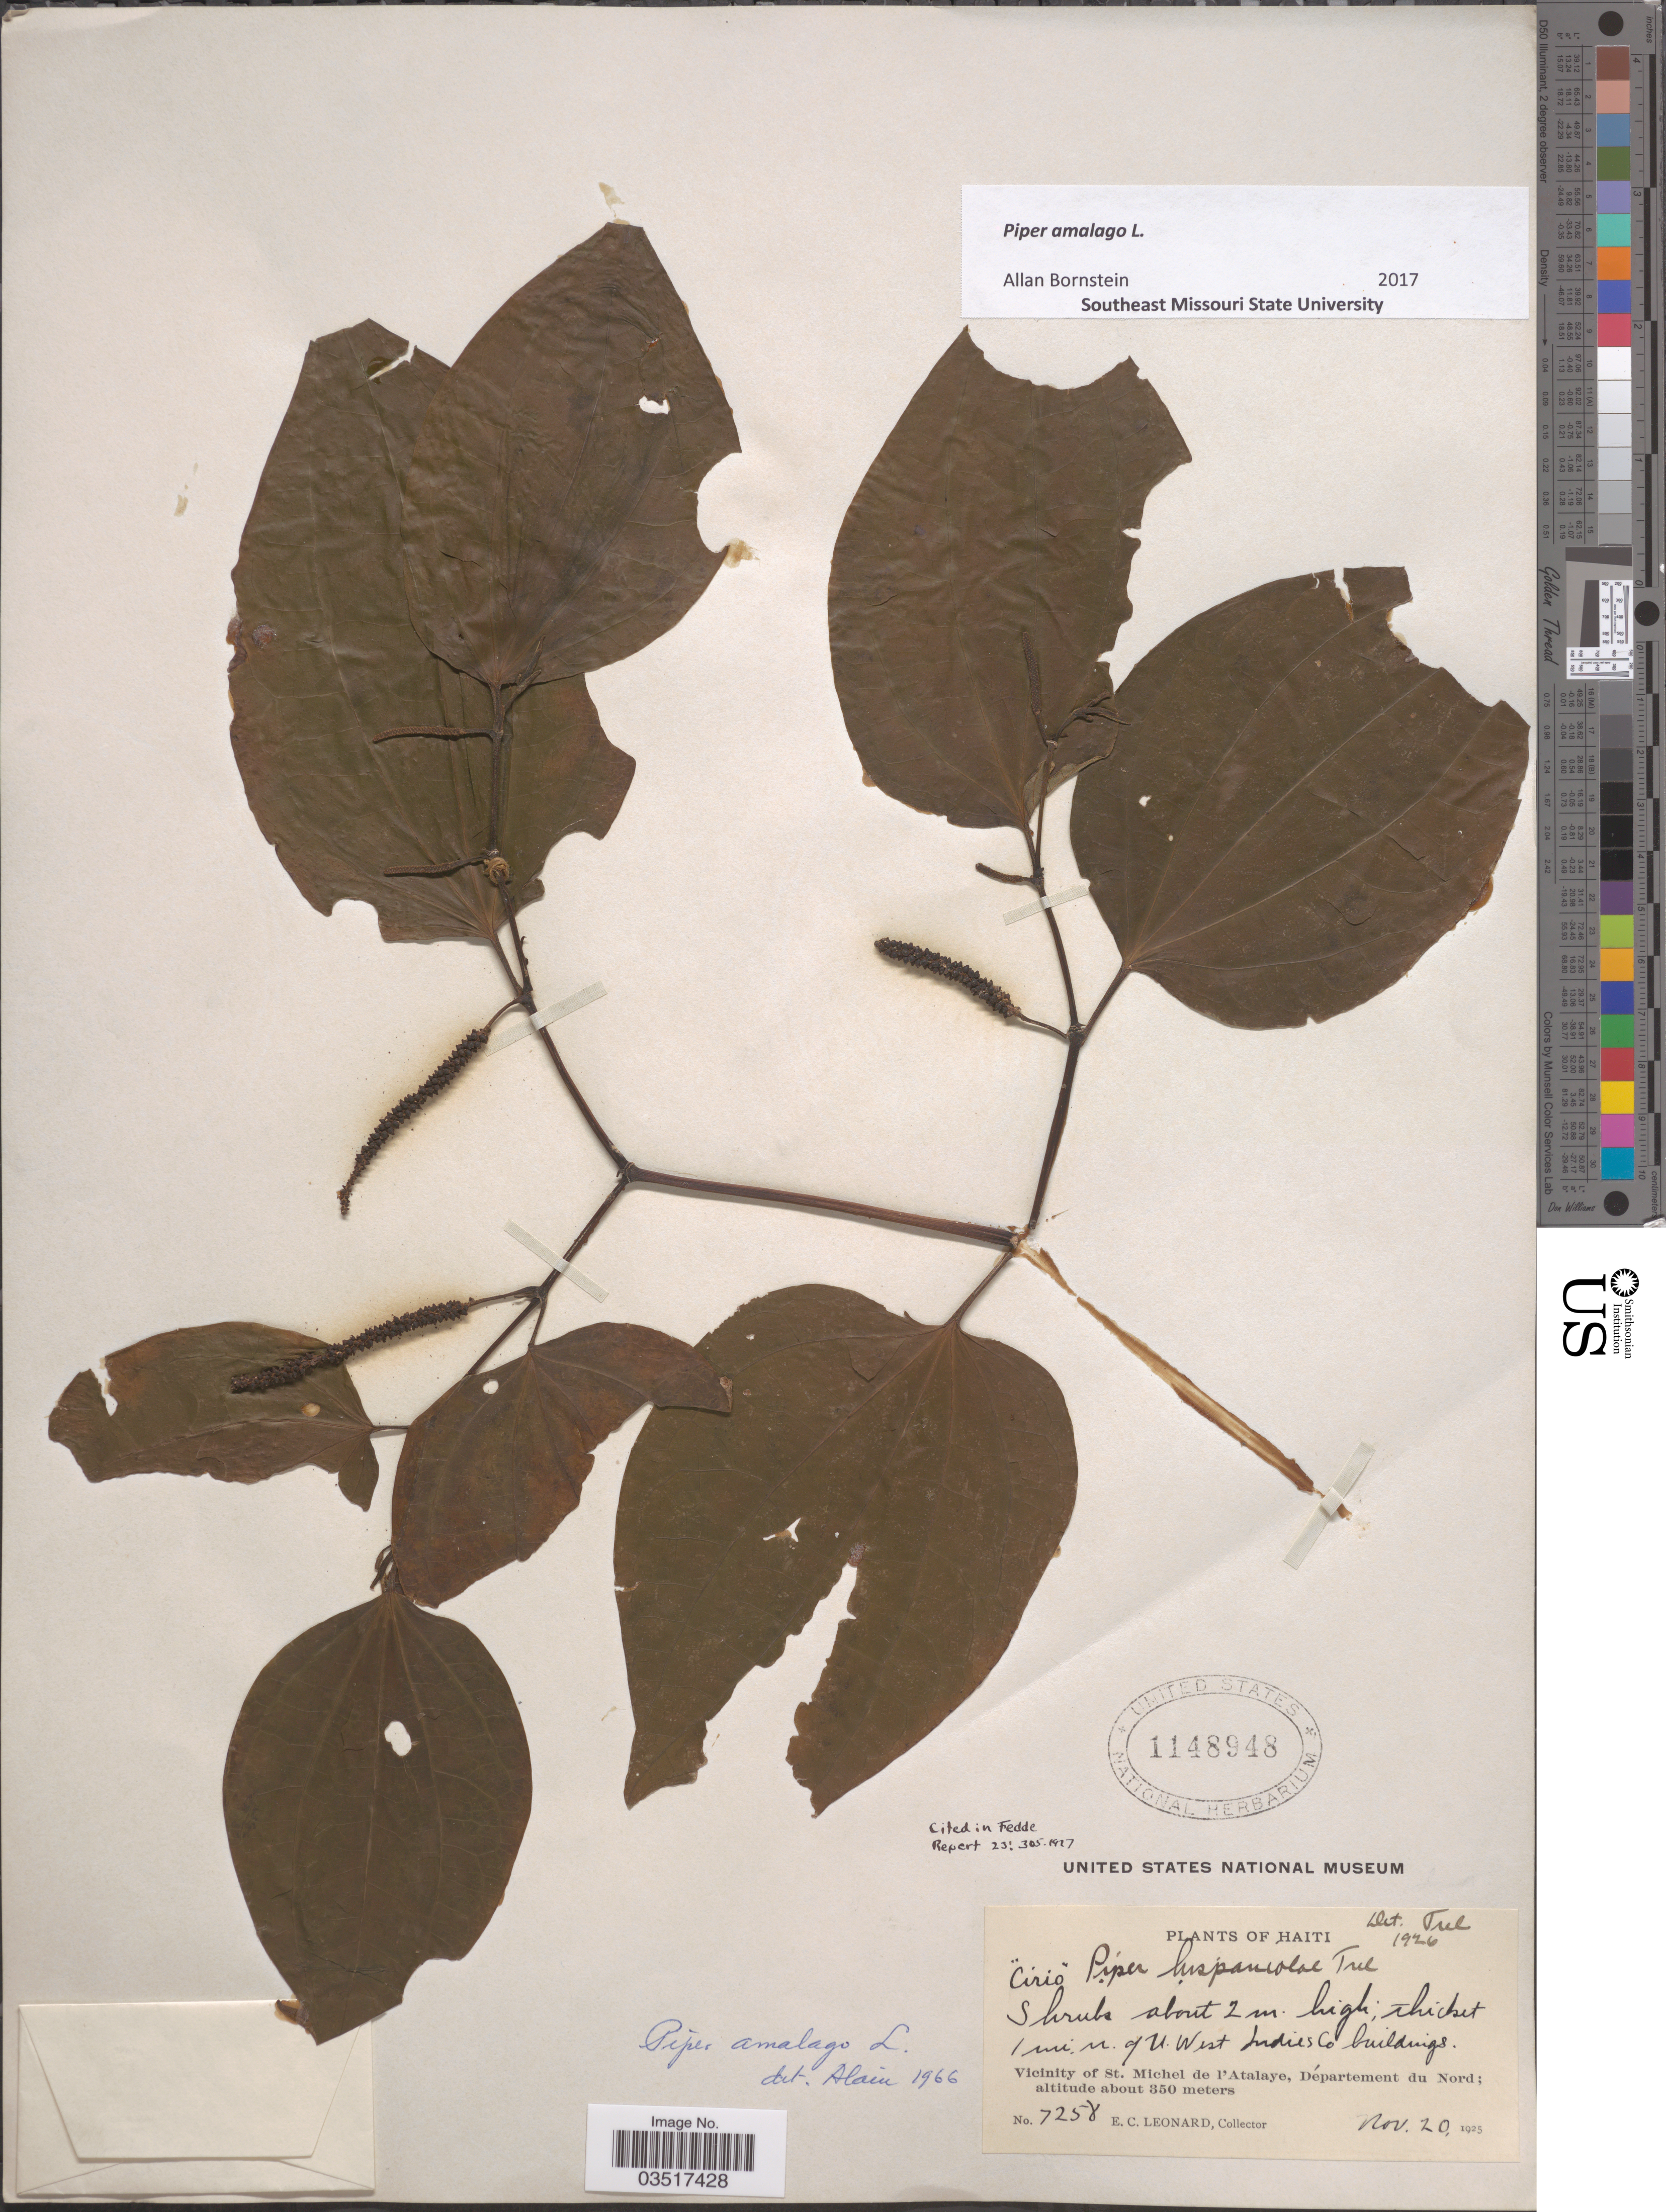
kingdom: Plantae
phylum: Tracheophyta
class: Magnoliopsida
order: Piperales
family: Piperaceae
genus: Piper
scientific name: Piper amalago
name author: L.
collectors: E. C. Leonard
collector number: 7258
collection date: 1925-11-20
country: Haiti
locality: Thicket 1 mi. n. of N.West Indies Co buildings. Vicinity of St. Michel de l'Atalaye, Département du Nord.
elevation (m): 350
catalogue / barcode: US 1148948